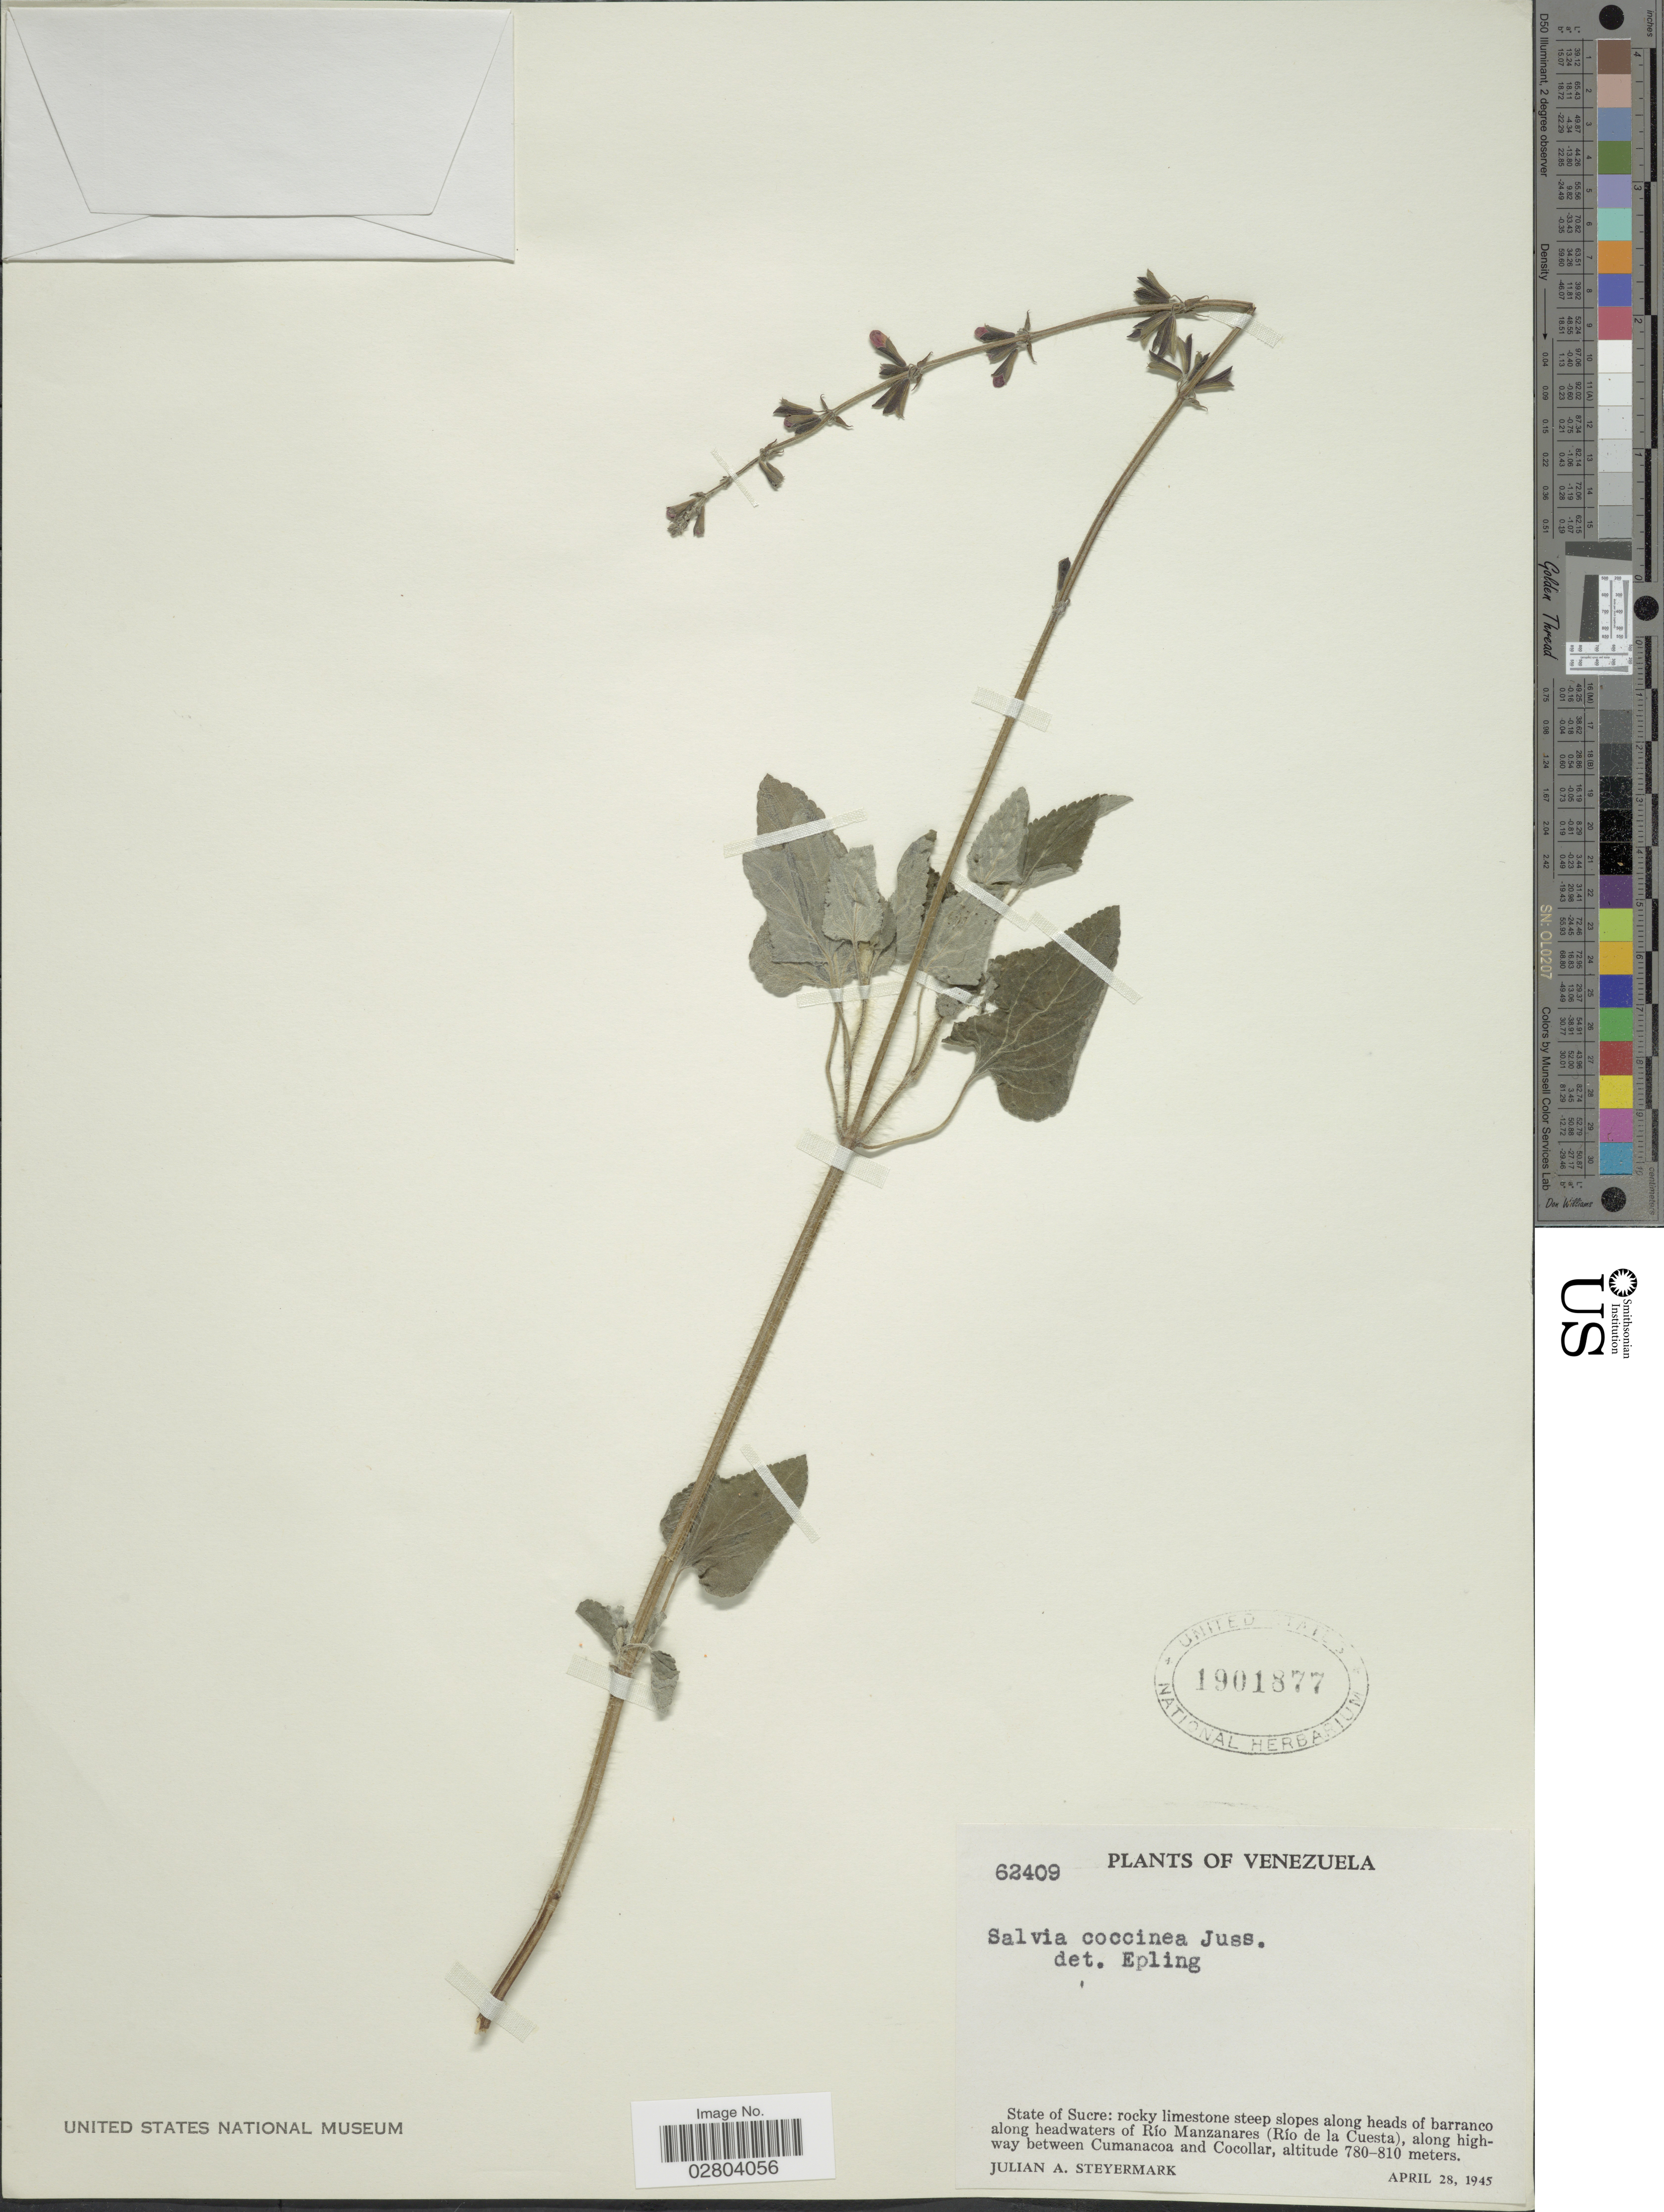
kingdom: Plantae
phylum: Tracheophyta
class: Magnoliopsida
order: Lamiales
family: Lamiaceae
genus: Salvia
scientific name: Salvia coccinea 'Naples Lavender'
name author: L. f. ex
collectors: J. Steyermark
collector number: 62409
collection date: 1945-04-28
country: Venezuela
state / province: Sucre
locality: Rocky limestone steep slopes along heads of barranco along headwaters of Río Manzanares (Río de la Cuesta), along highway between Cumanacoa and Cocollar.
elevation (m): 780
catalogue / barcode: US 1901877